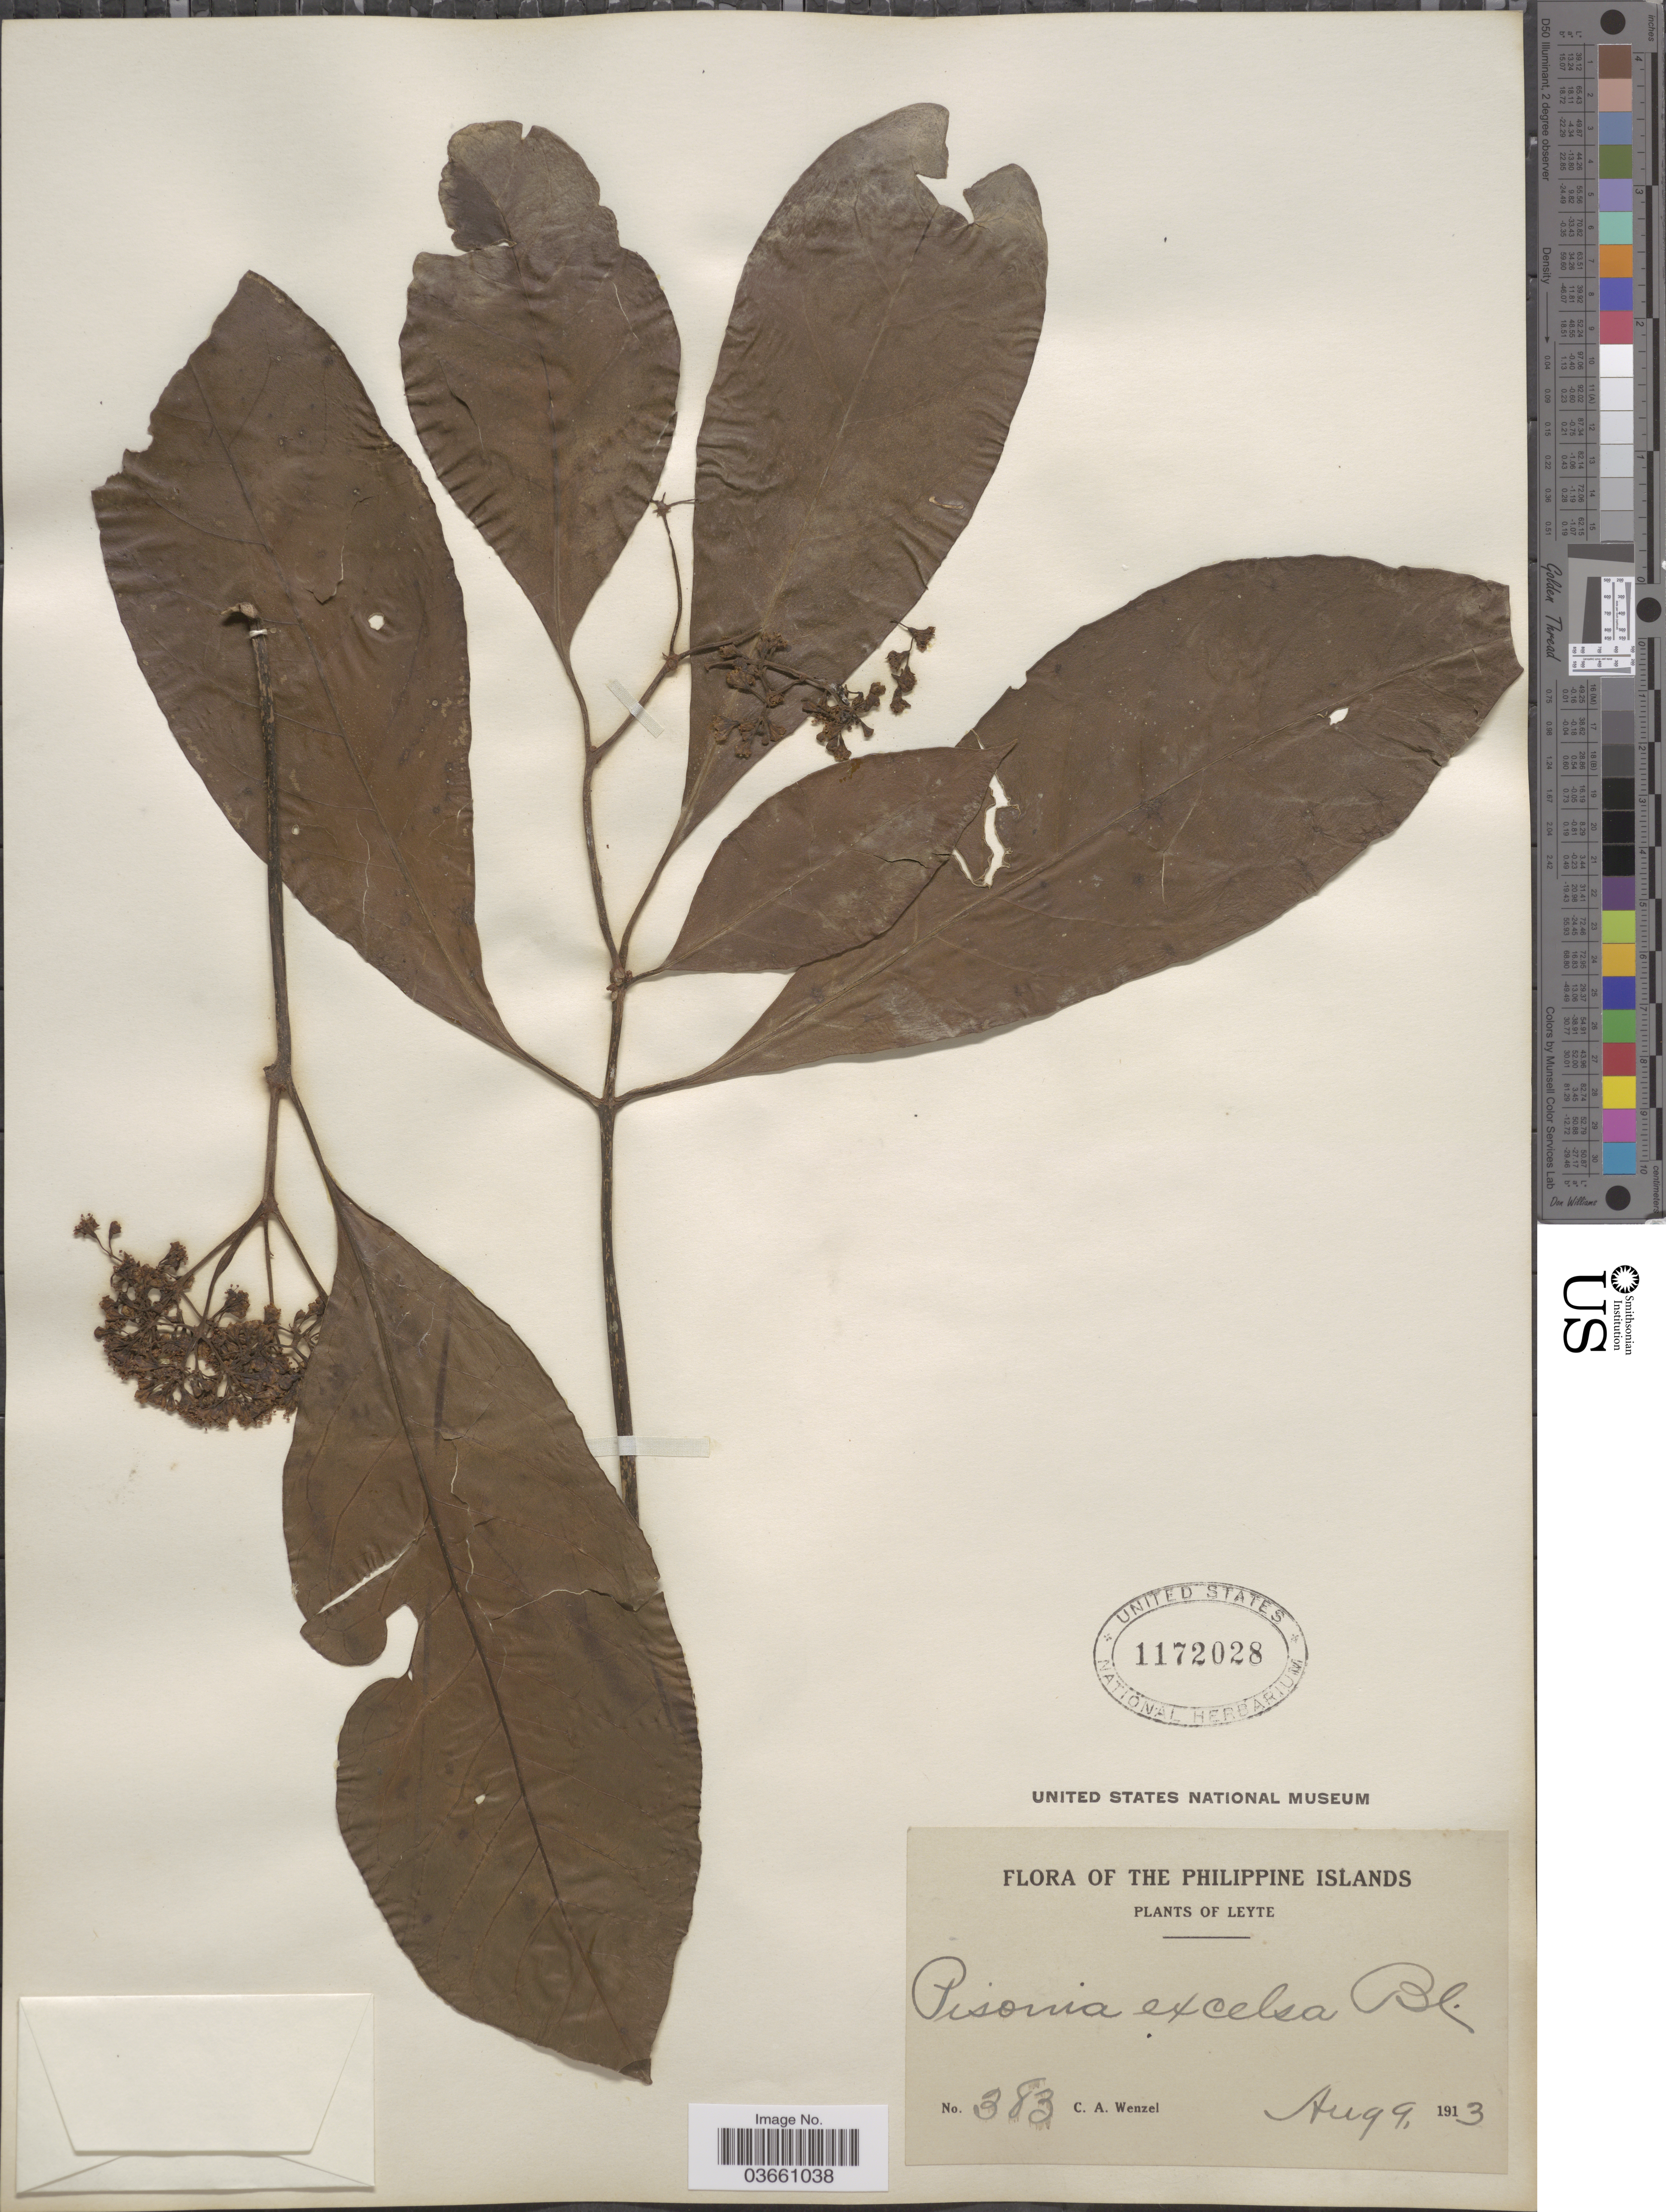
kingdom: Plantae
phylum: Tracheophyta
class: Magnoliopsida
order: Caryophyllales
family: Nyctaginaceae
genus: Pisonia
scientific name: Pisonia umbellifera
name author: (J.R. Forst. & G. Forst.) Seem.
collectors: C. Wenzel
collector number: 383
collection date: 1913-08-09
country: Philippines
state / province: Eastern Visayas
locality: Leyte.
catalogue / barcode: US 1172028